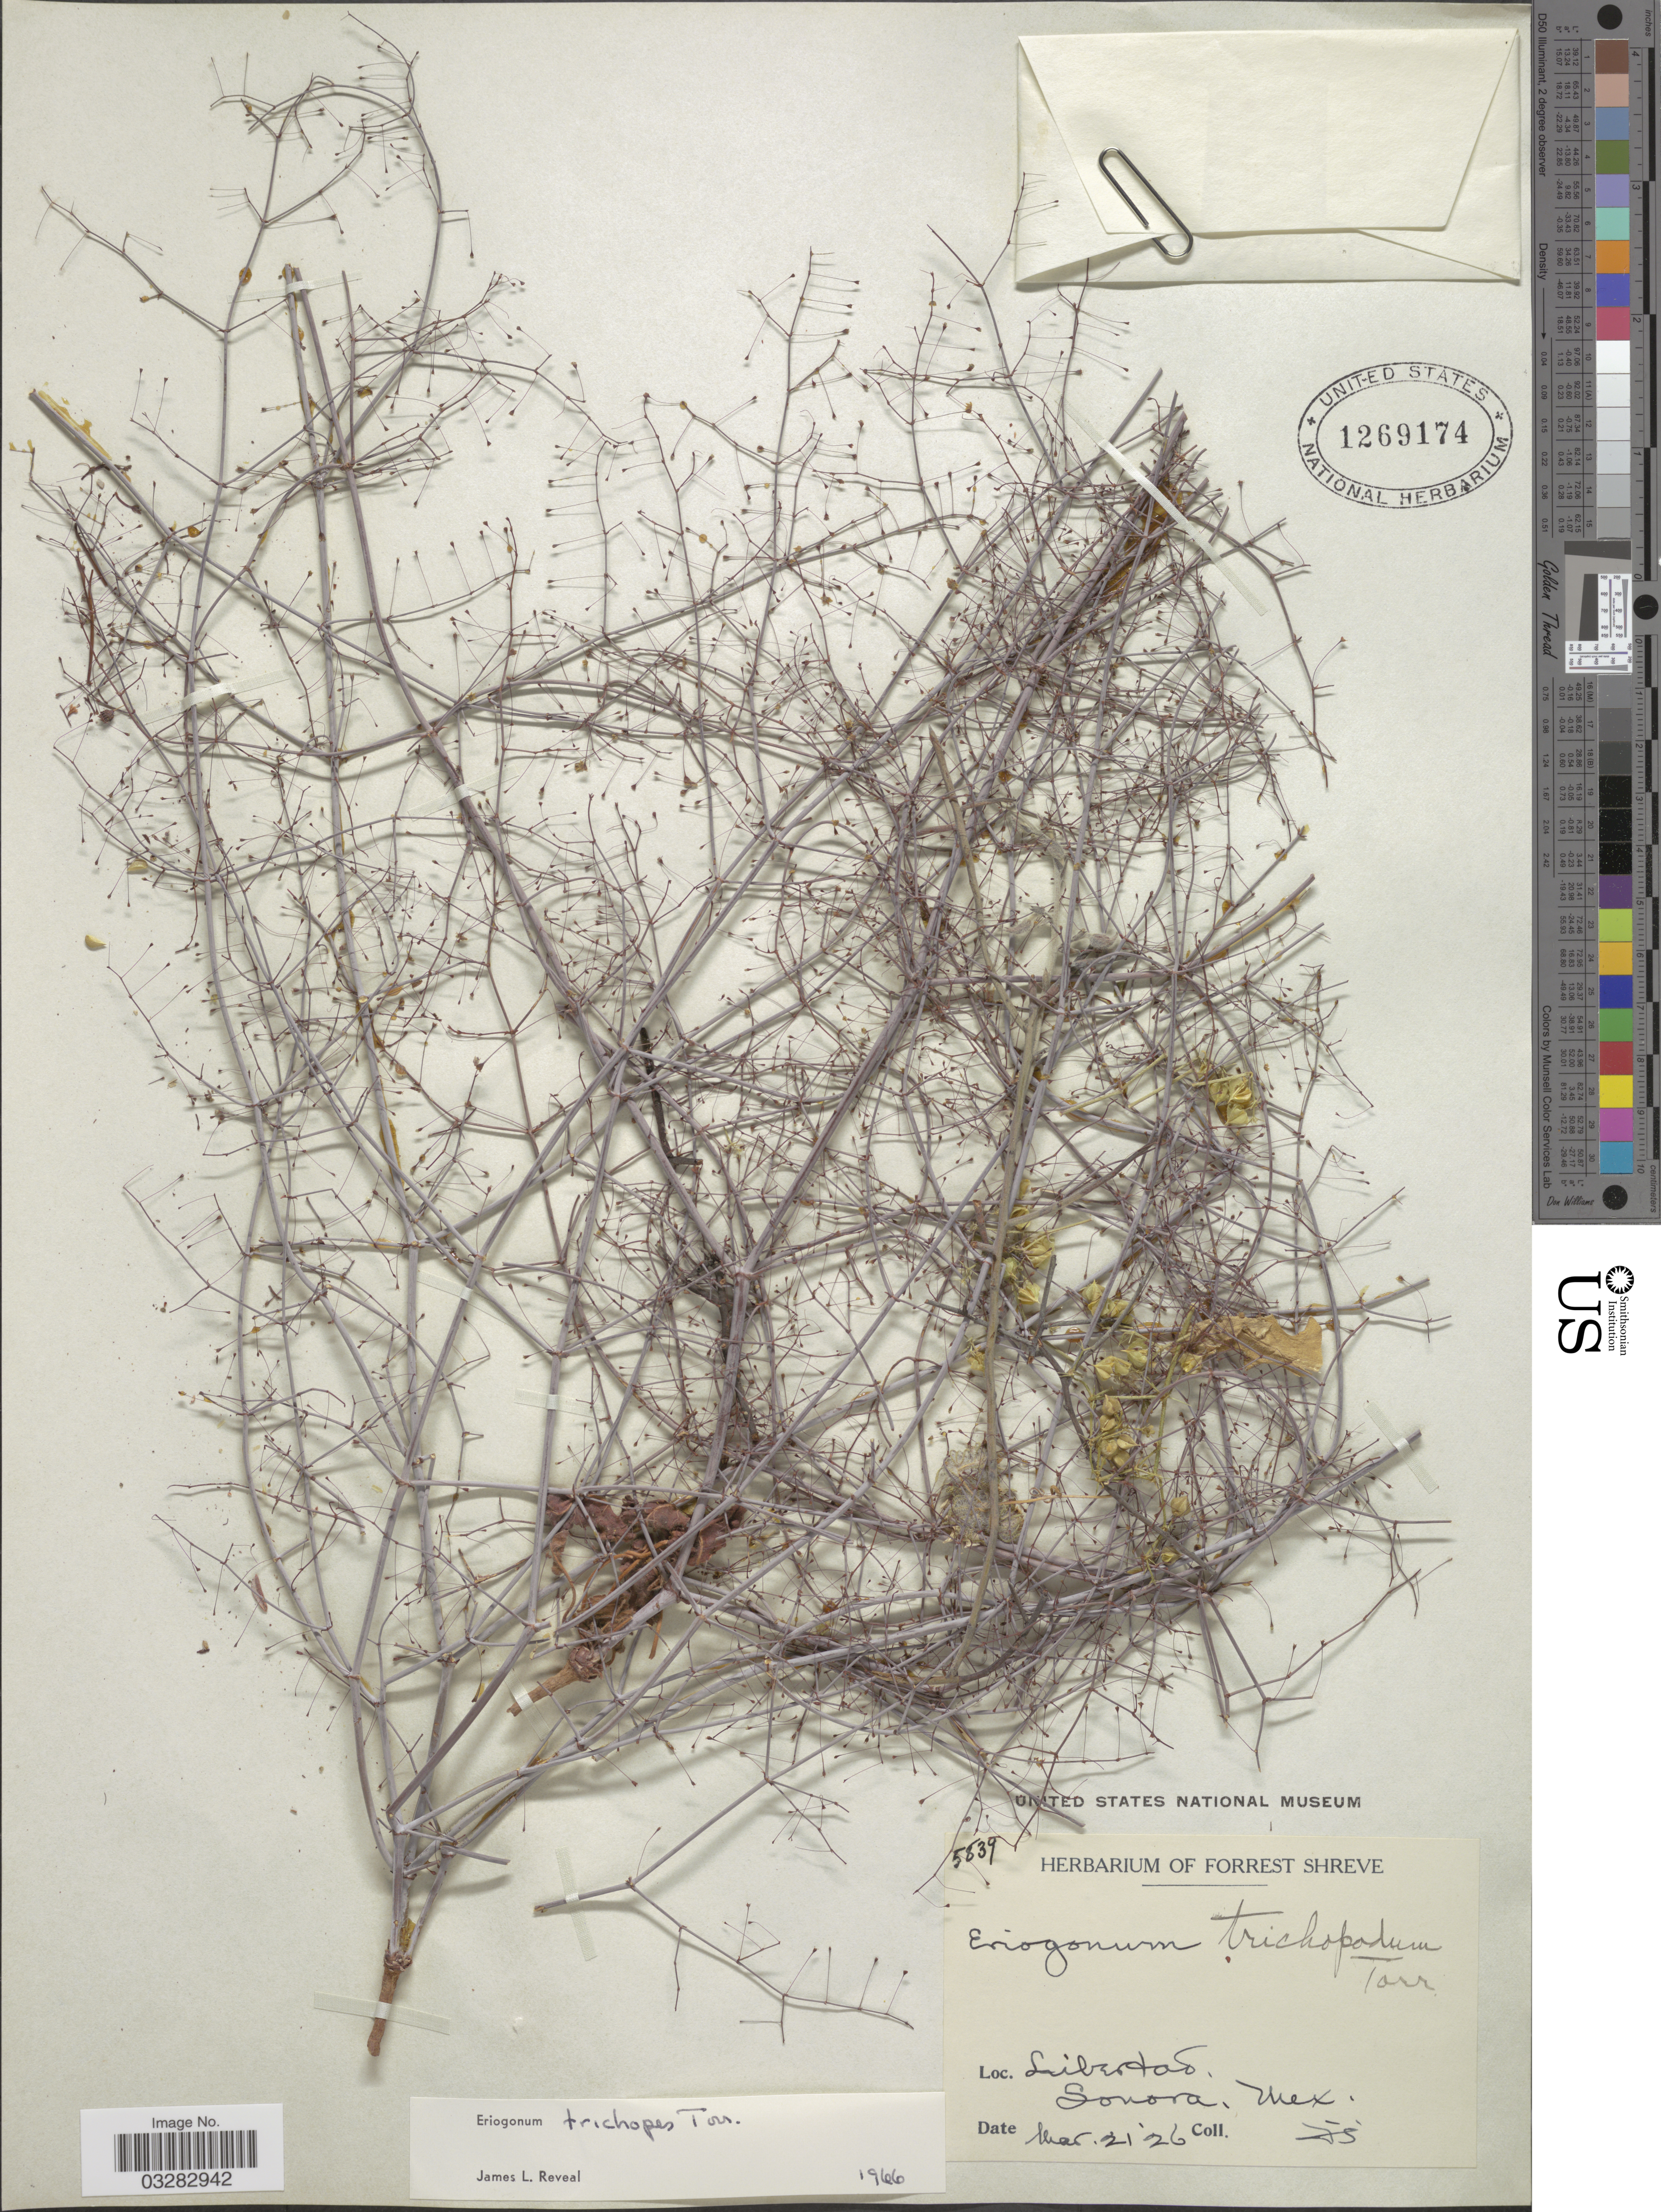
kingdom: Plantae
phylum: Tracheophyta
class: Magnoliopsida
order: Caryophyllales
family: Polygonaceae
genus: Eriogonum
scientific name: Eriogonum trichopes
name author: Torr.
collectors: F. Shreve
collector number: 5839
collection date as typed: Transcribed d/m/y: 21/3/26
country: Mexico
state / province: Sonora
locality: Libertad.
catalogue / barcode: US 1269174